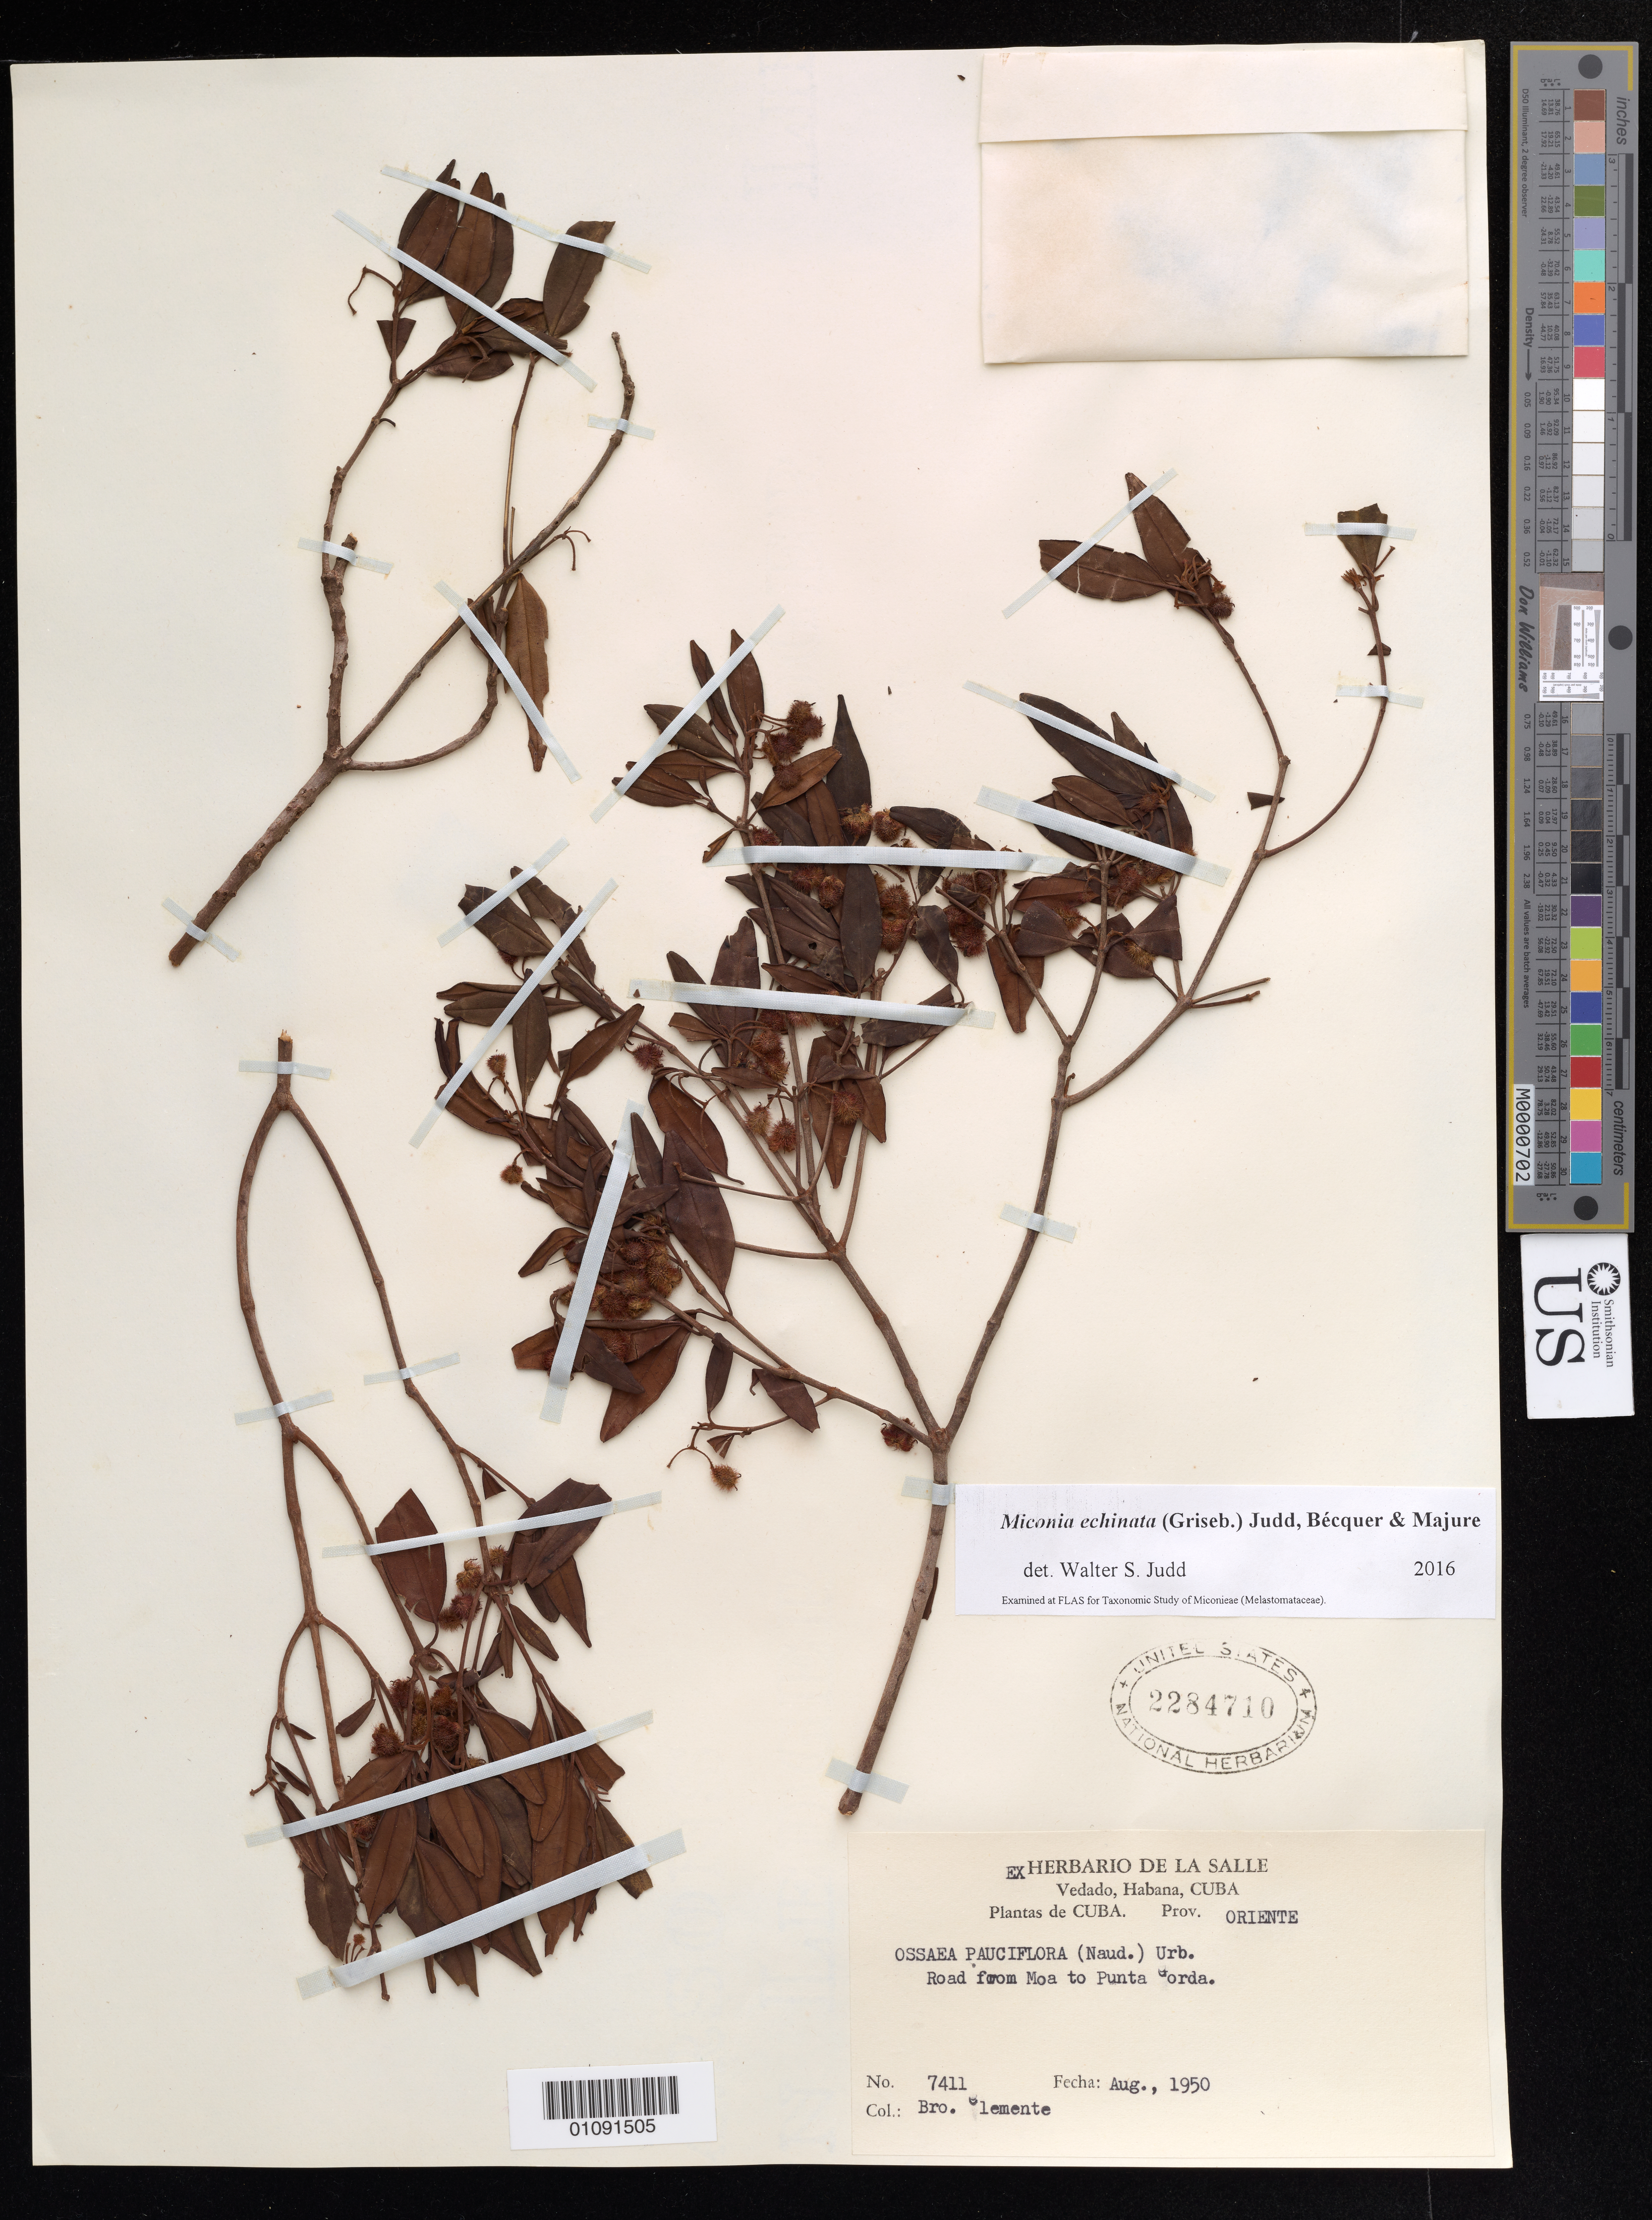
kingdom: Plantae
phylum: Tracheophyta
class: Magnoliopsida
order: Myrtales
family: Melastomataceae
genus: Miconia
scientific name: Miconia echinata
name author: (Griseb.) Judd et al.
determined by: Judd, Walter S.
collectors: Bro. Clemente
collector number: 7411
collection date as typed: Aug 1950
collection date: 1950-08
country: Cuba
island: Cuba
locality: Oriente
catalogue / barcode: US 2284710